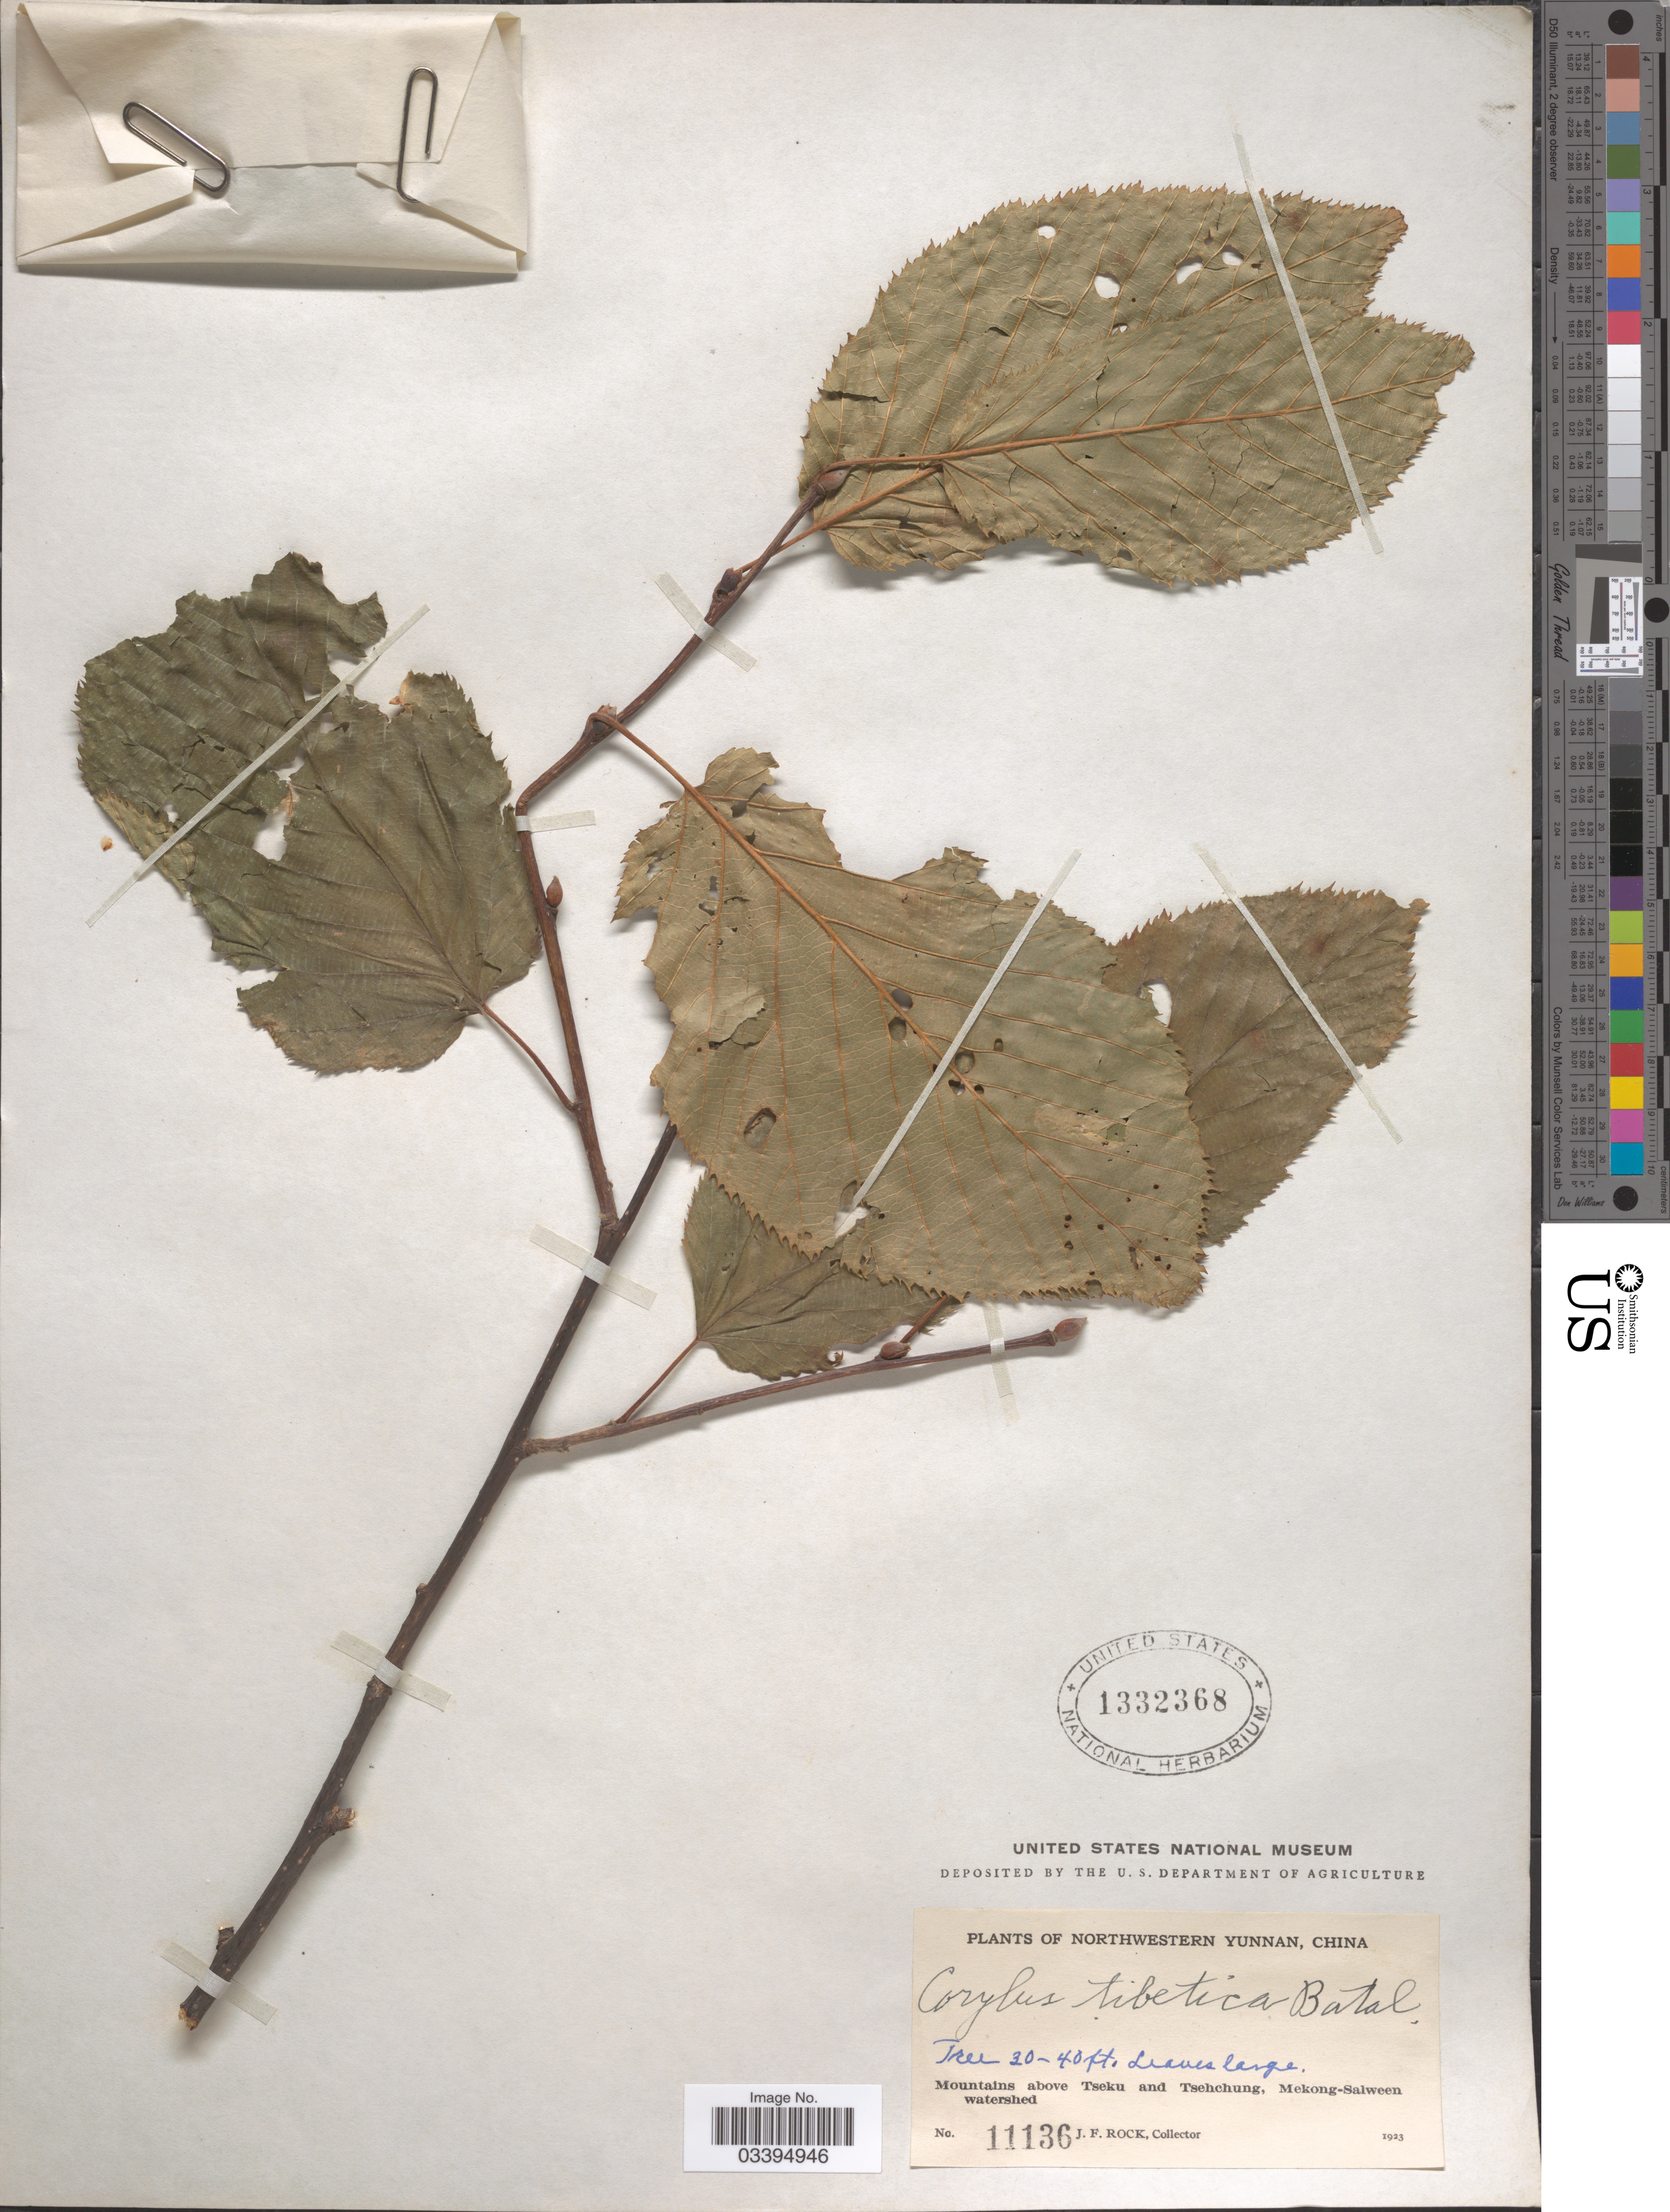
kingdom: Plantae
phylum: Tracheophyta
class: Magnoliopsida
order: Fagales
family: Betulaceae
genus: Corylus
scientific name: Corylus tibetica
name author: Batalin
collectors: J. Rock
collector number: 11136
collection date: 1923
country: China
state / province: Yunnan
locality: Northwestern Yunnan. Mountains above Tseku and Tsehchung, Mekong-Salween watershed.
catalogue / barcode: US 1332368